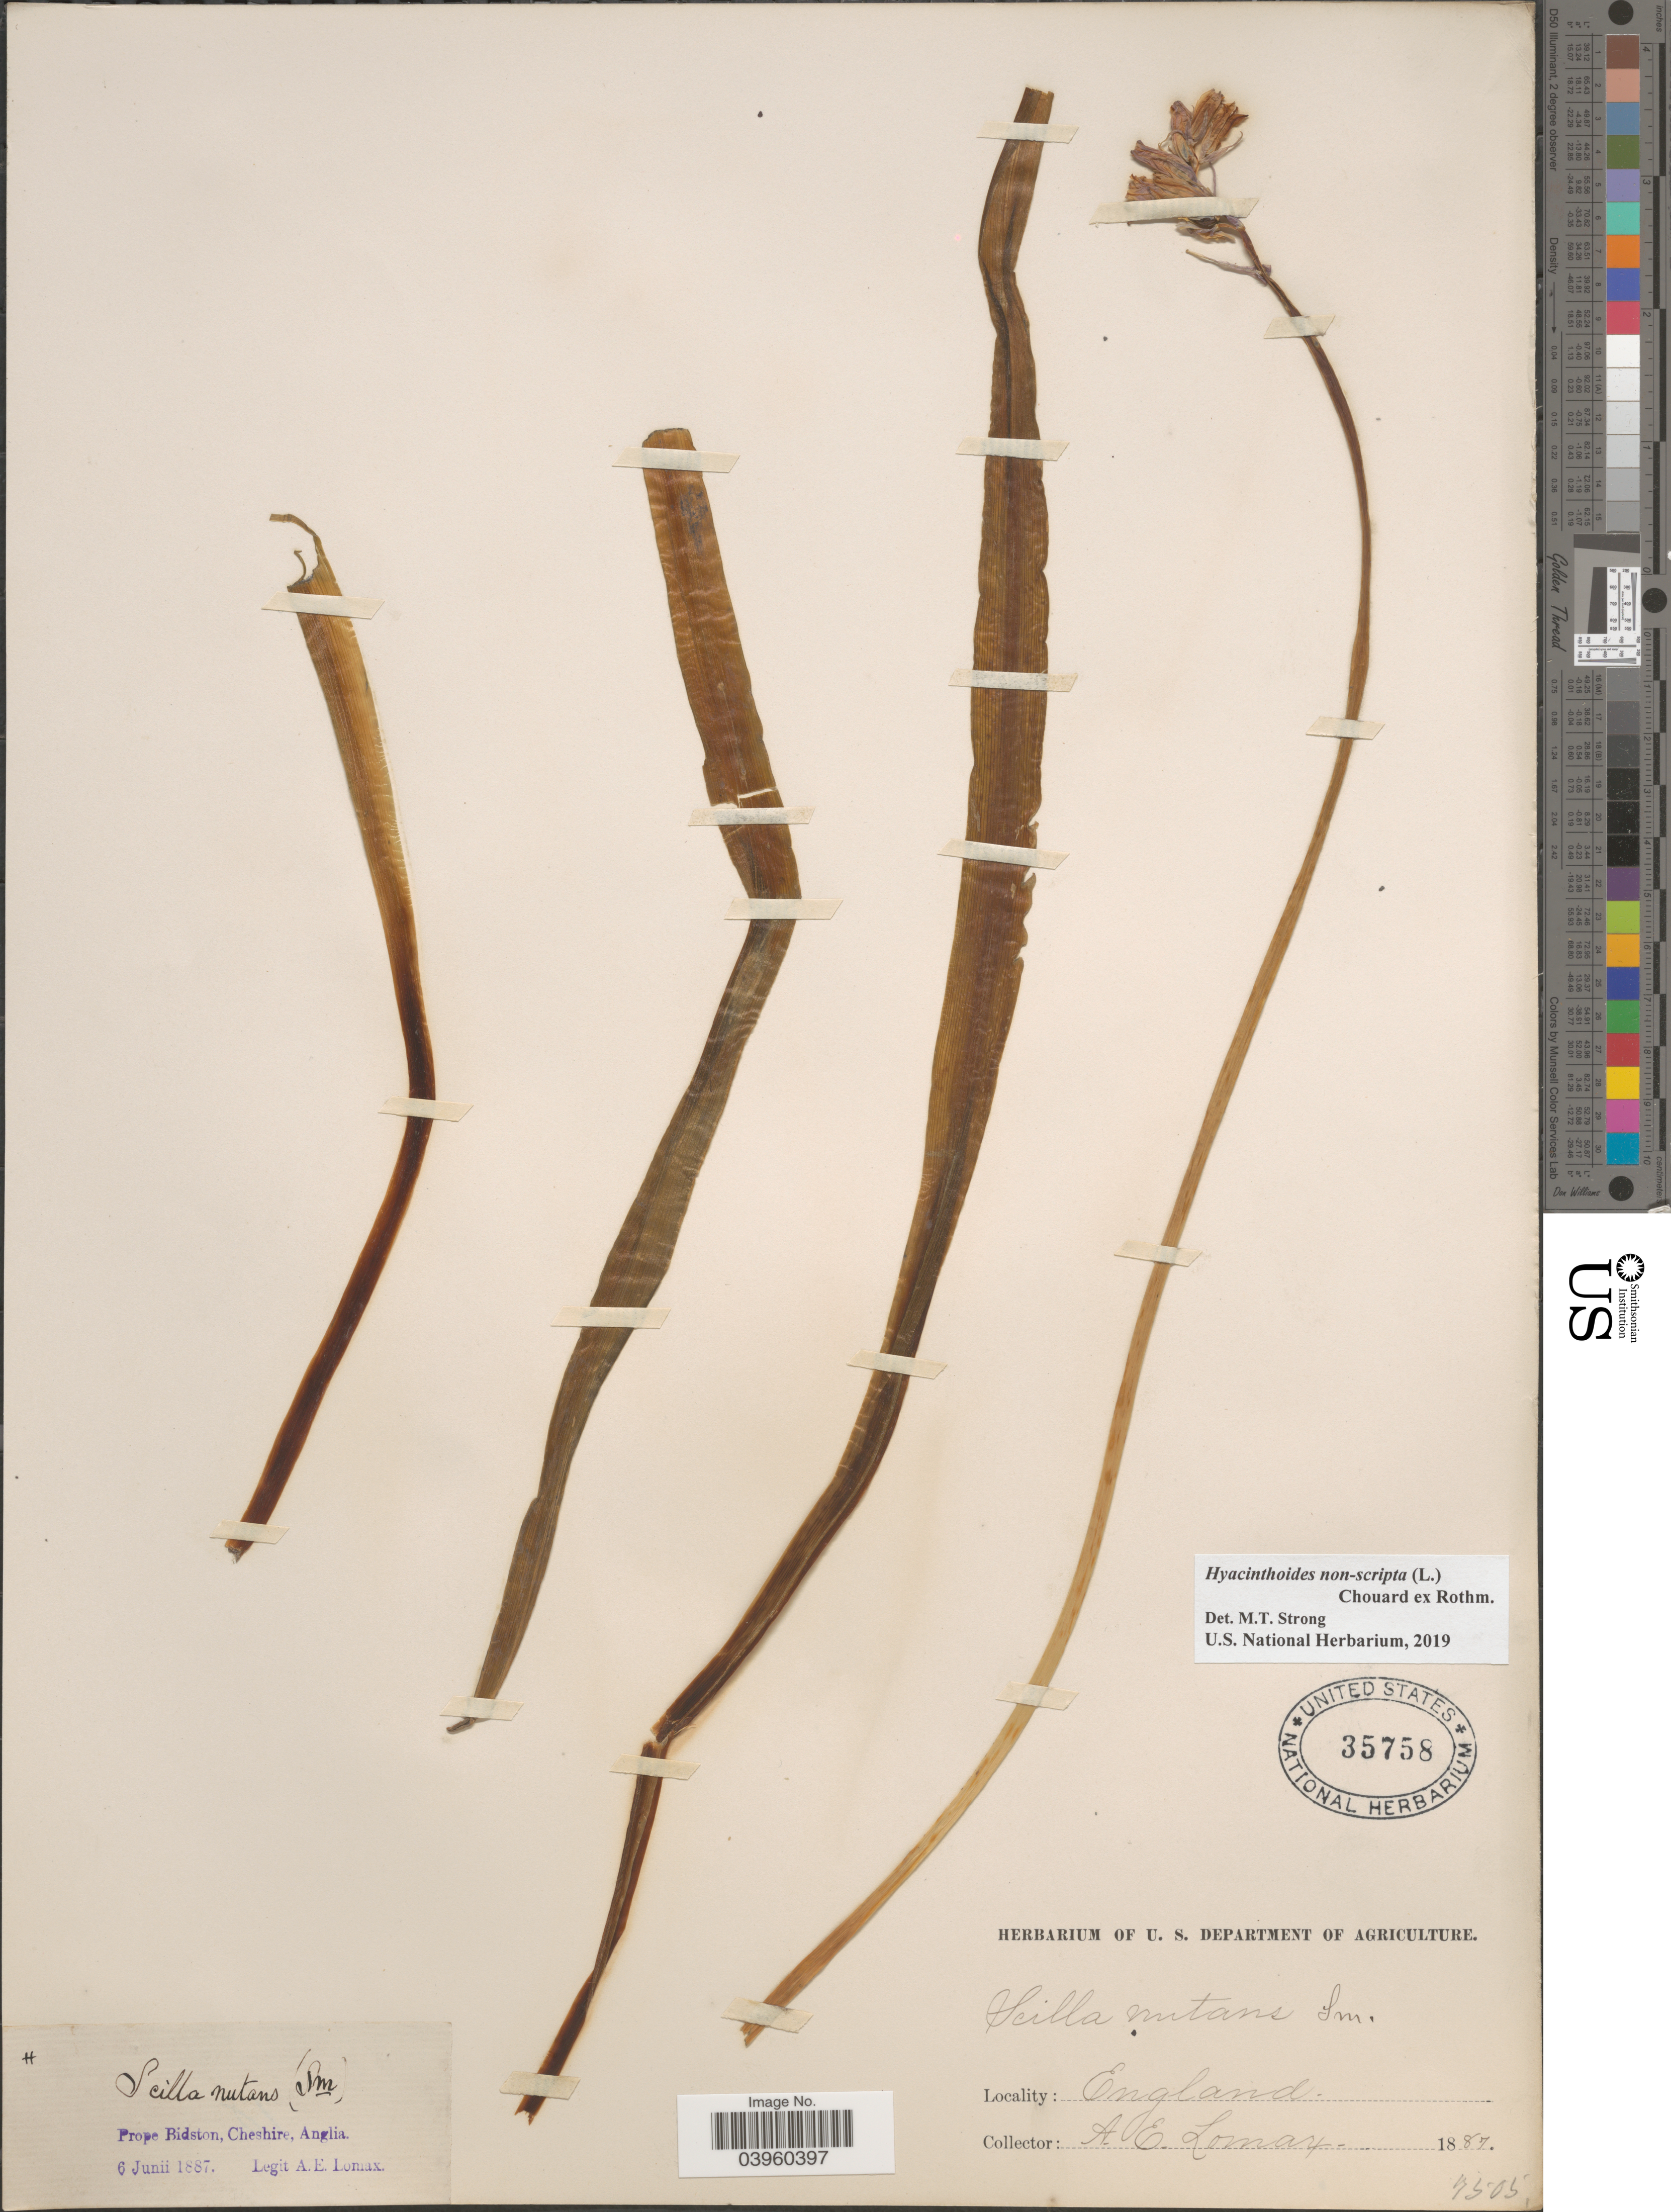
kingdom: Plantae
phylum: Tracheophyta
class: Liliopsida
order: Asparagales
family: Asparagaceae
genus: Hyacinthoides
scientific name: Hyacinthoides non-scripta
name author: (L.) Chouard ex Rothm.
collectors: A. Lomax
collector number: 7505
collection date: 1887-06-06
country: United Kingdom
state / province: England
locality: Prope Bidston, Cheshire.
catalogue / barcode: US 35758